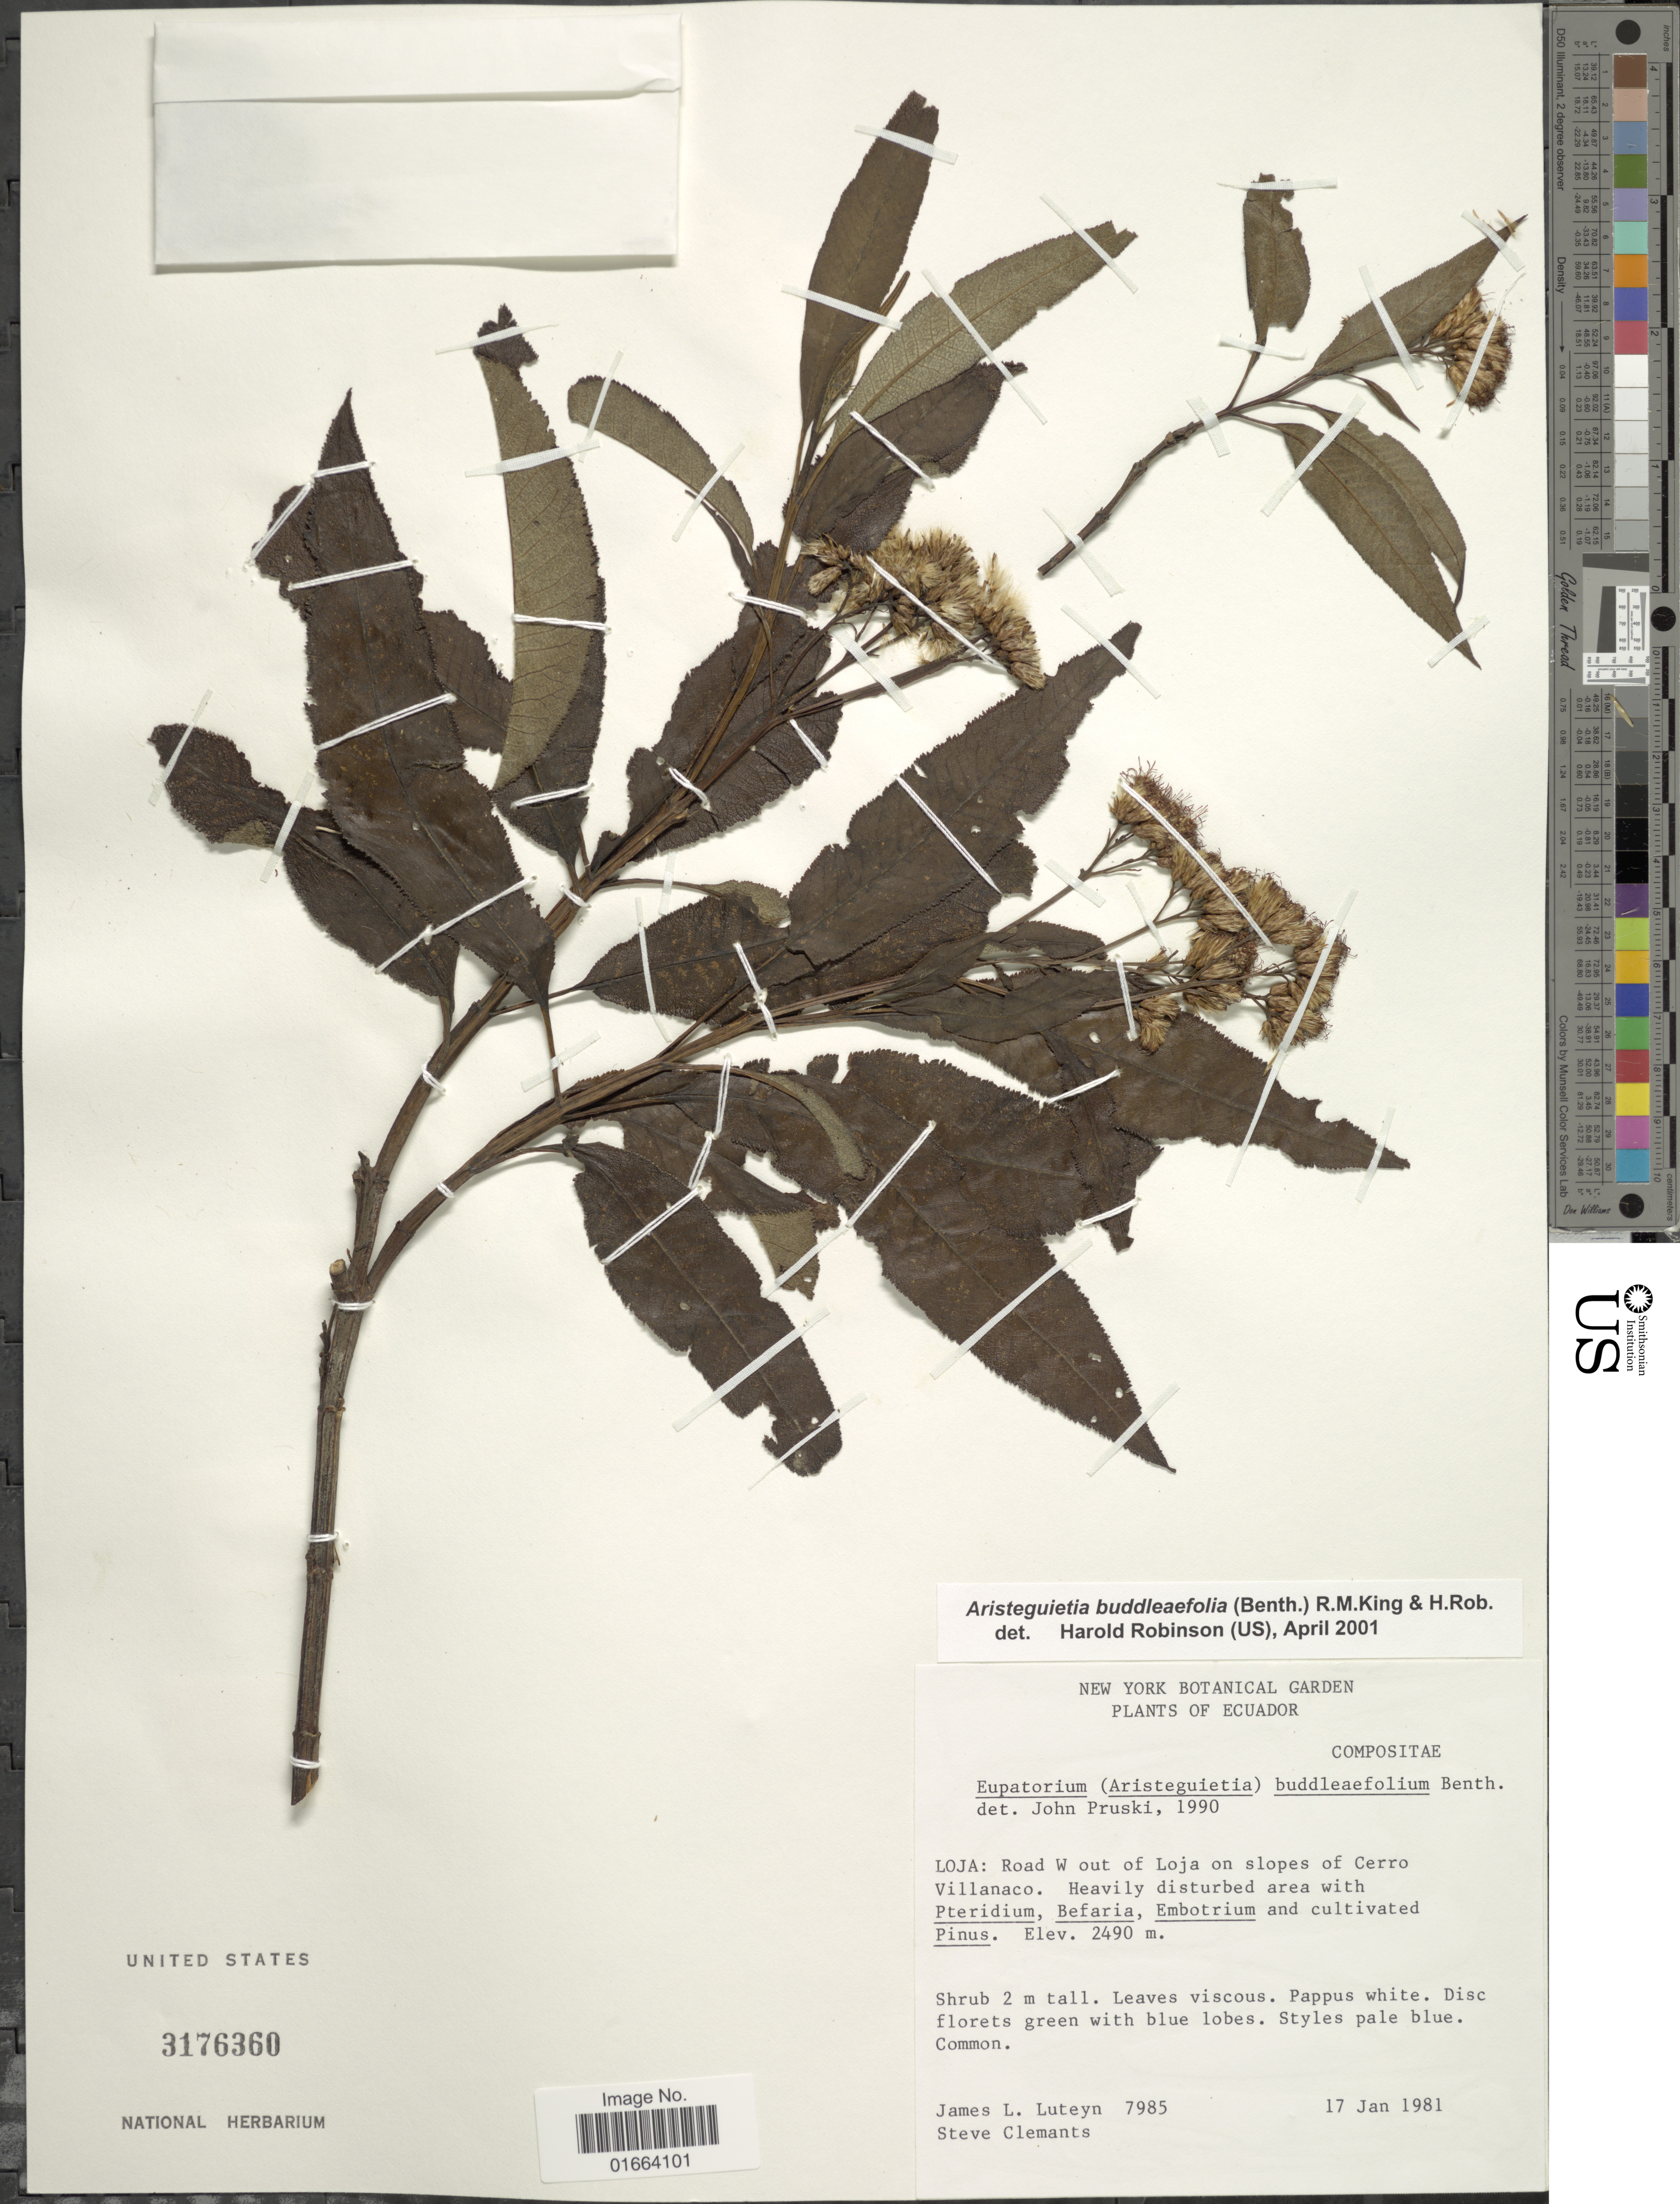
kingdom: Plantae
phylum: Tracheophyta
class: Magnoliopsida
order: Asterales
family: Asteraceae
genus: Aristeguietia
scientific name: Aristeguietia buddleaefolia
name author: (Benth.) R.M. King & H. Rob.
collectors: J. L. Luteyn & S. Clemants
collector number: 7985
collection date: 1981-01-17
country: Ecuador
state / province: Loja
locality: Road W out of Loja on slopes of Cerro Villanco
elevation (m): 2490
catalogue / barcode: US 3176360